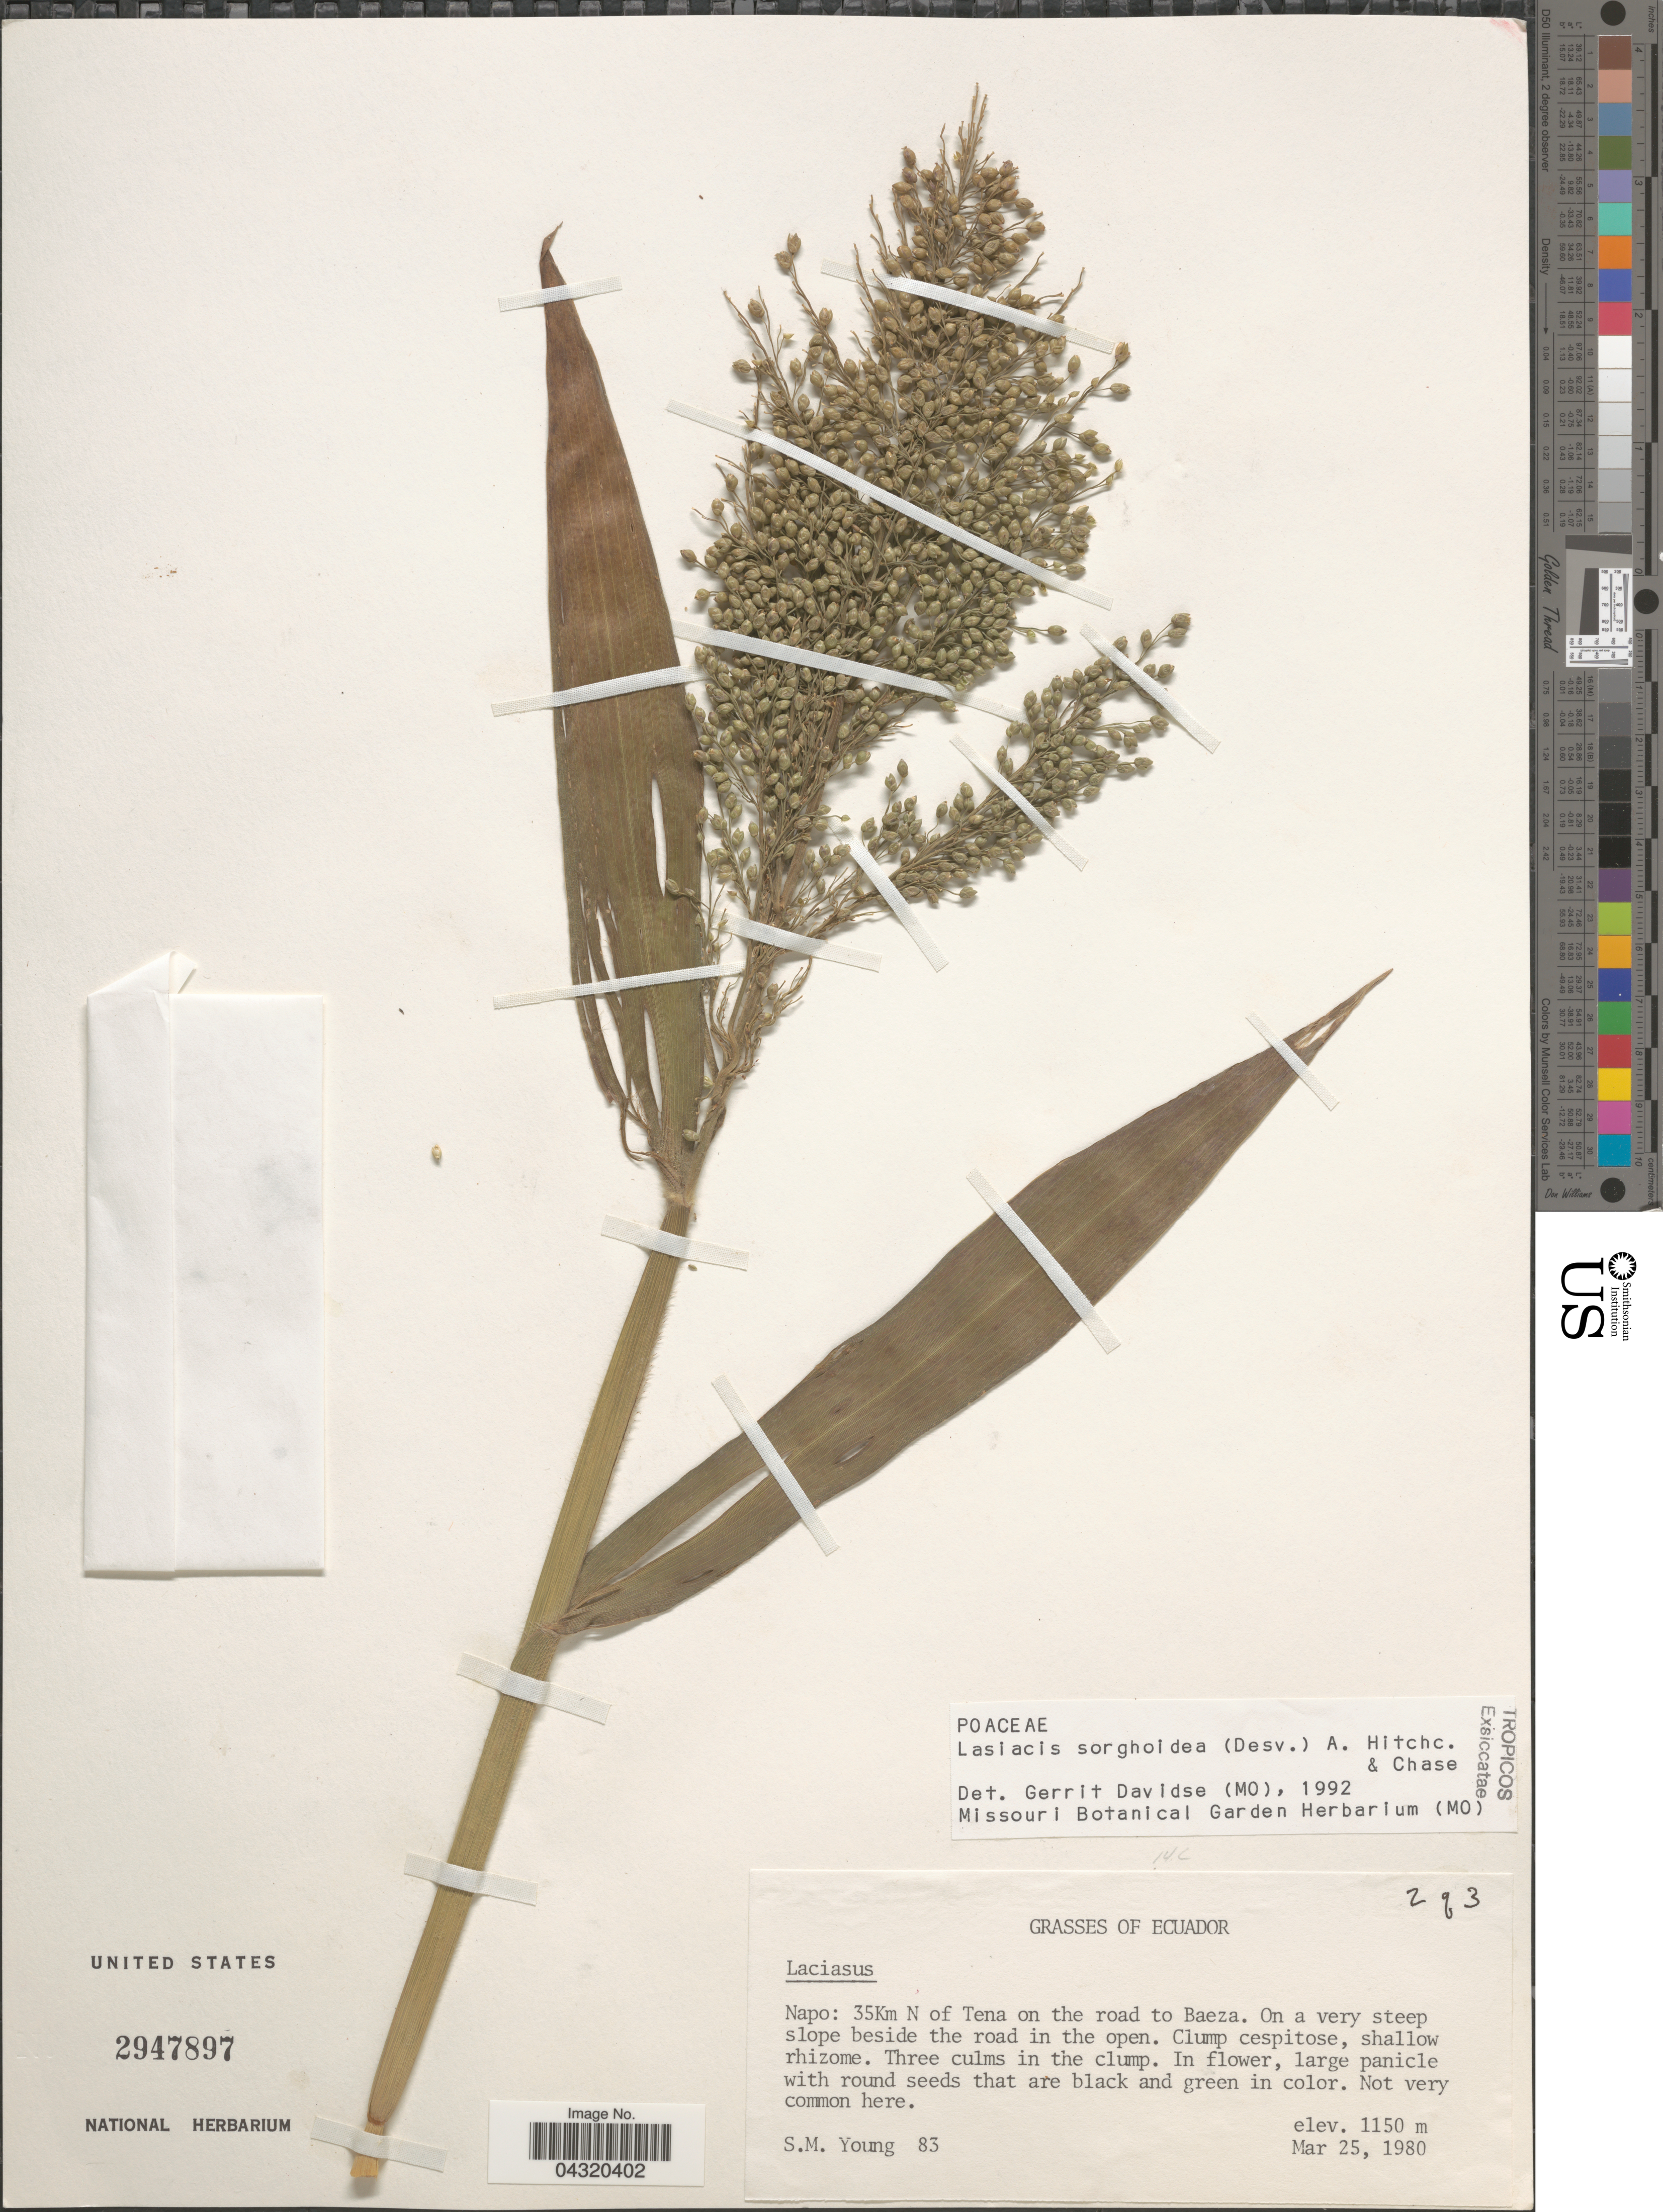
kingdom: Plantae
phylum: Tracheophyta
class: Liliopsida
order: Poales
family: Poaceae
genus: Lasiacis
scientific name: Lasiacis sorghoidea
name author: (Desv. ex Ham.) Hitchc. & Chase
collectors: S. Young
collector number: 83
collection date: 1980-03-25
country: Ecuador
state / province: Napo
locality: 35Km N of Tena on the road to Baeza. On a very steep slope beside the road in the open.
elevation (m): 1150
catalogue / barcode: US 2947897